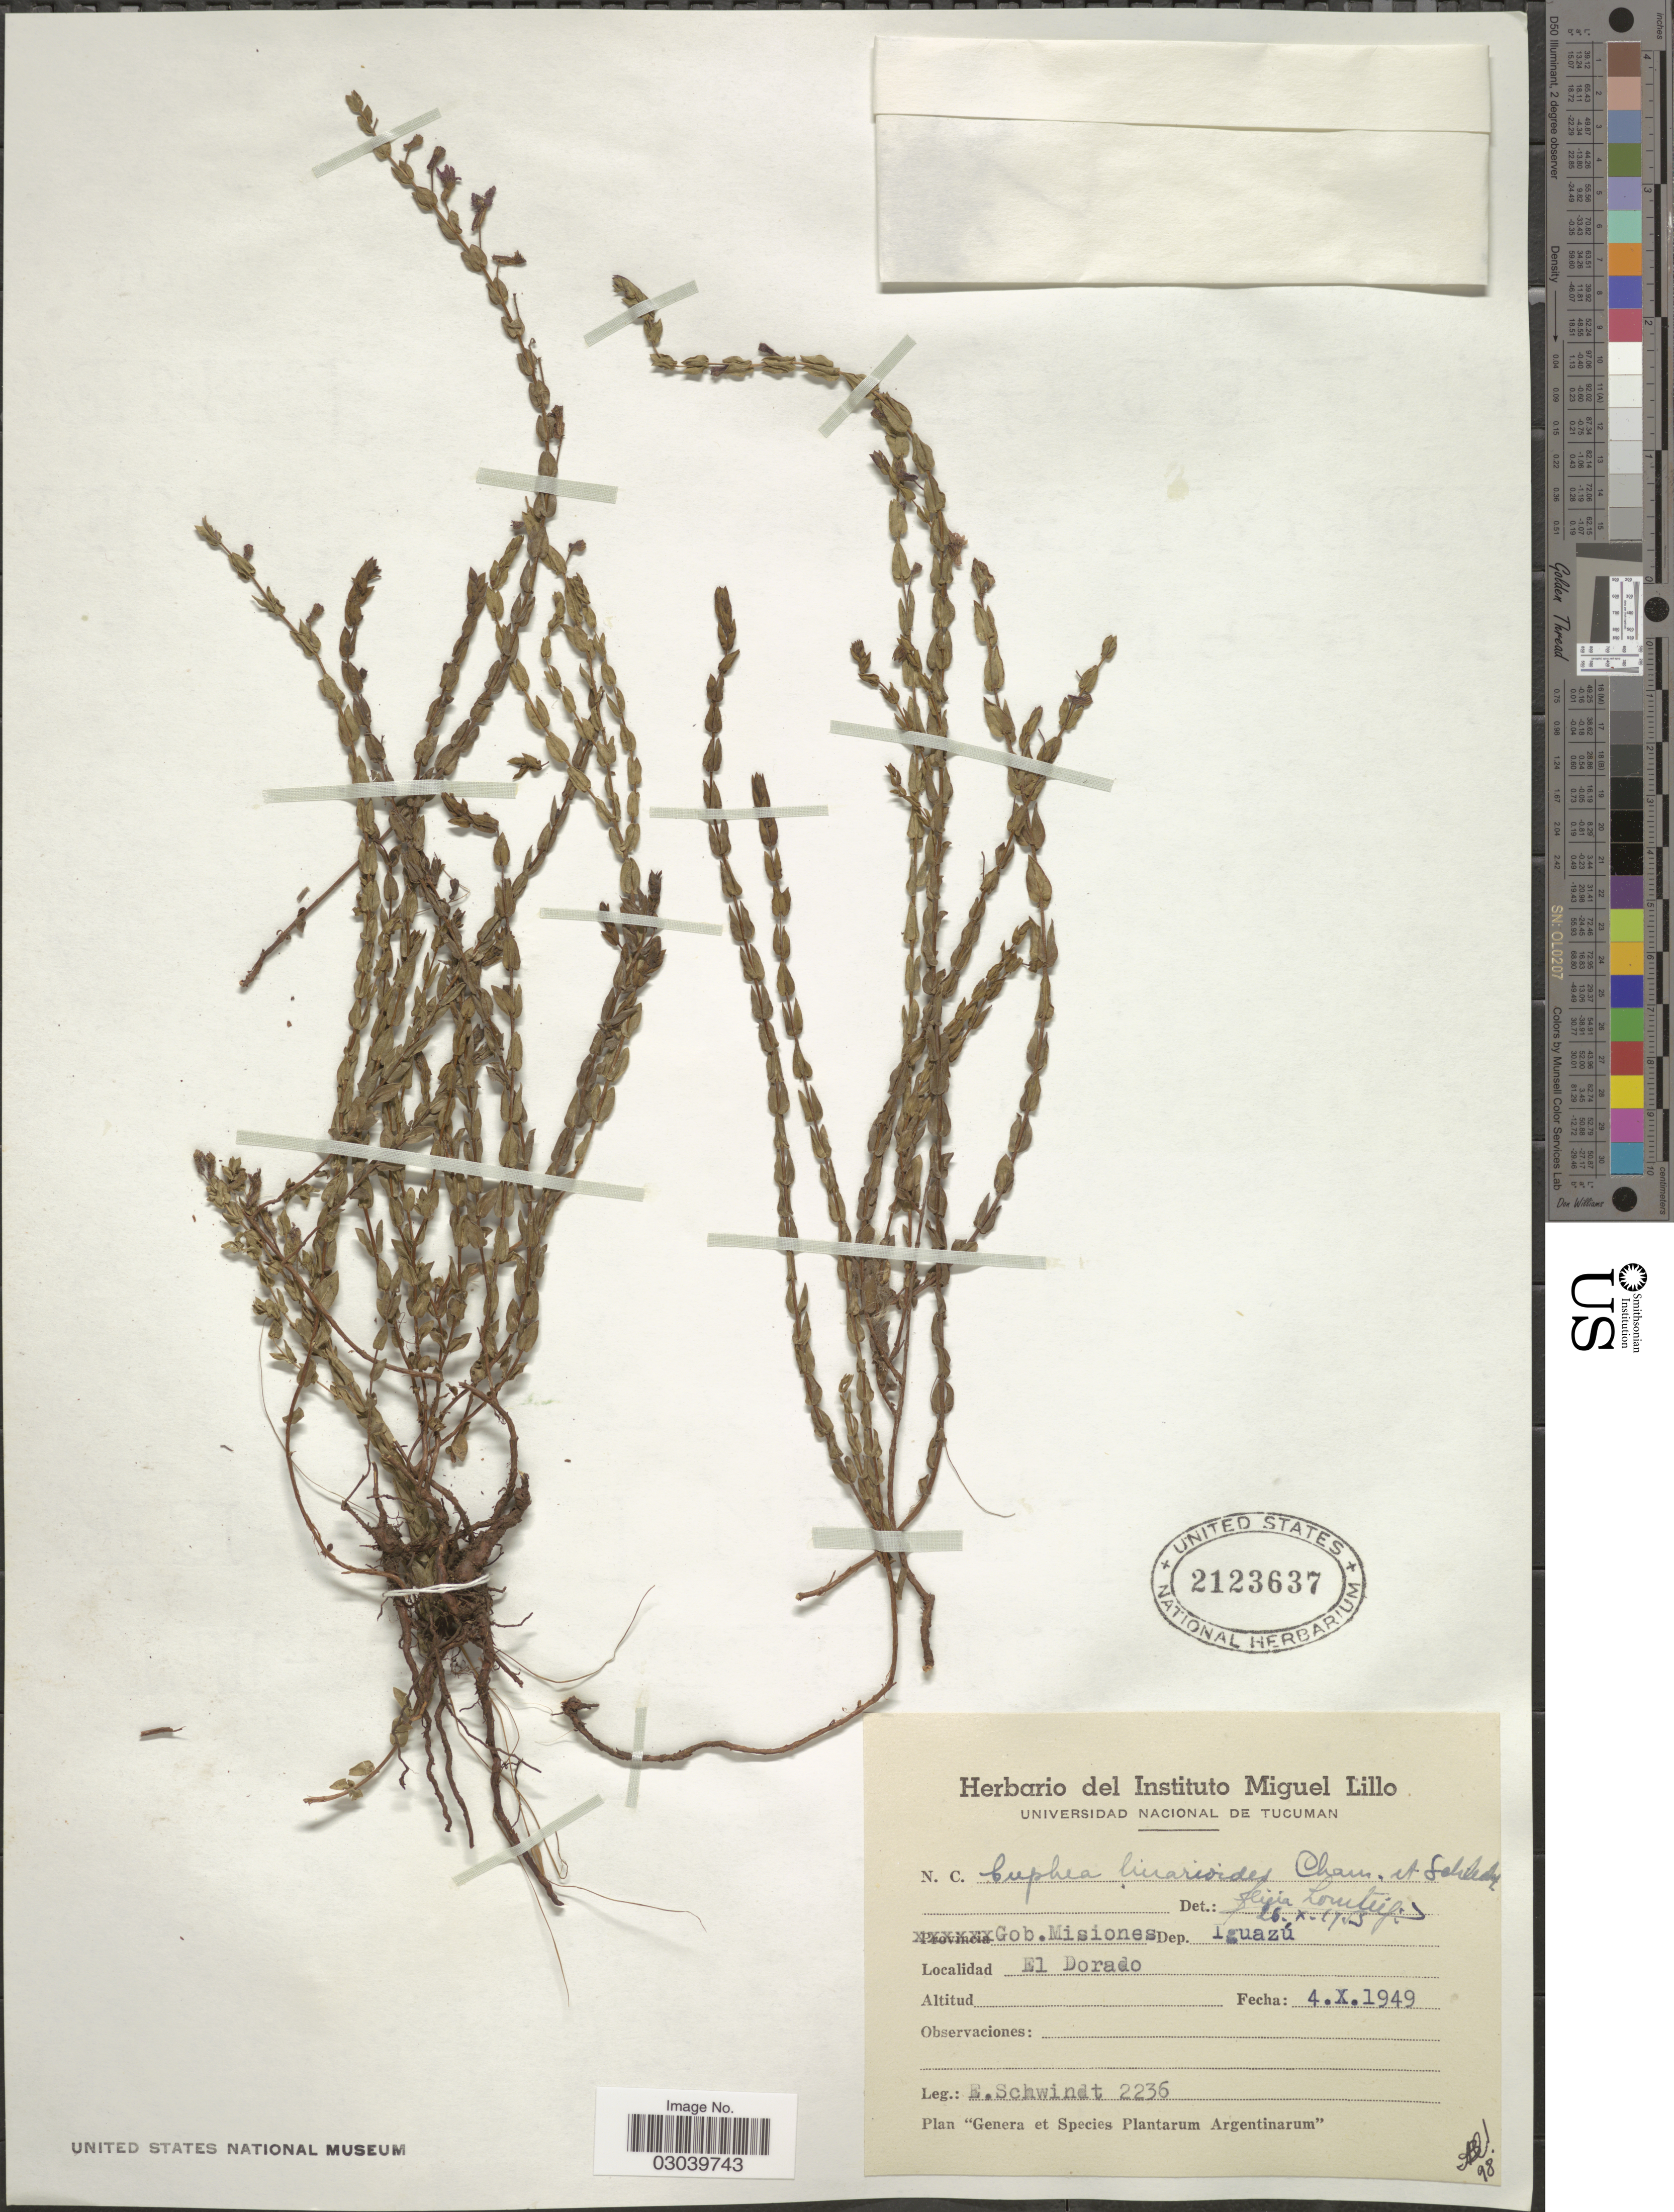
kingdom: Plantae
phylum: Tracheophyta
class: Magnoliopsida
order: Myrtales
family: Lythraceae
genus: Cuphea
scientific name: Cuphea linarioides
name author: Cham. & Schltdl.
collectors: E. Schwindt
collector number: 2236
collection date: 1949-10-04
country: Argentina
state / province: Misiones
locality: Gob. Misiones. Dep. Iguazú. El Dorado.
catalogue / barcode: US 2123637